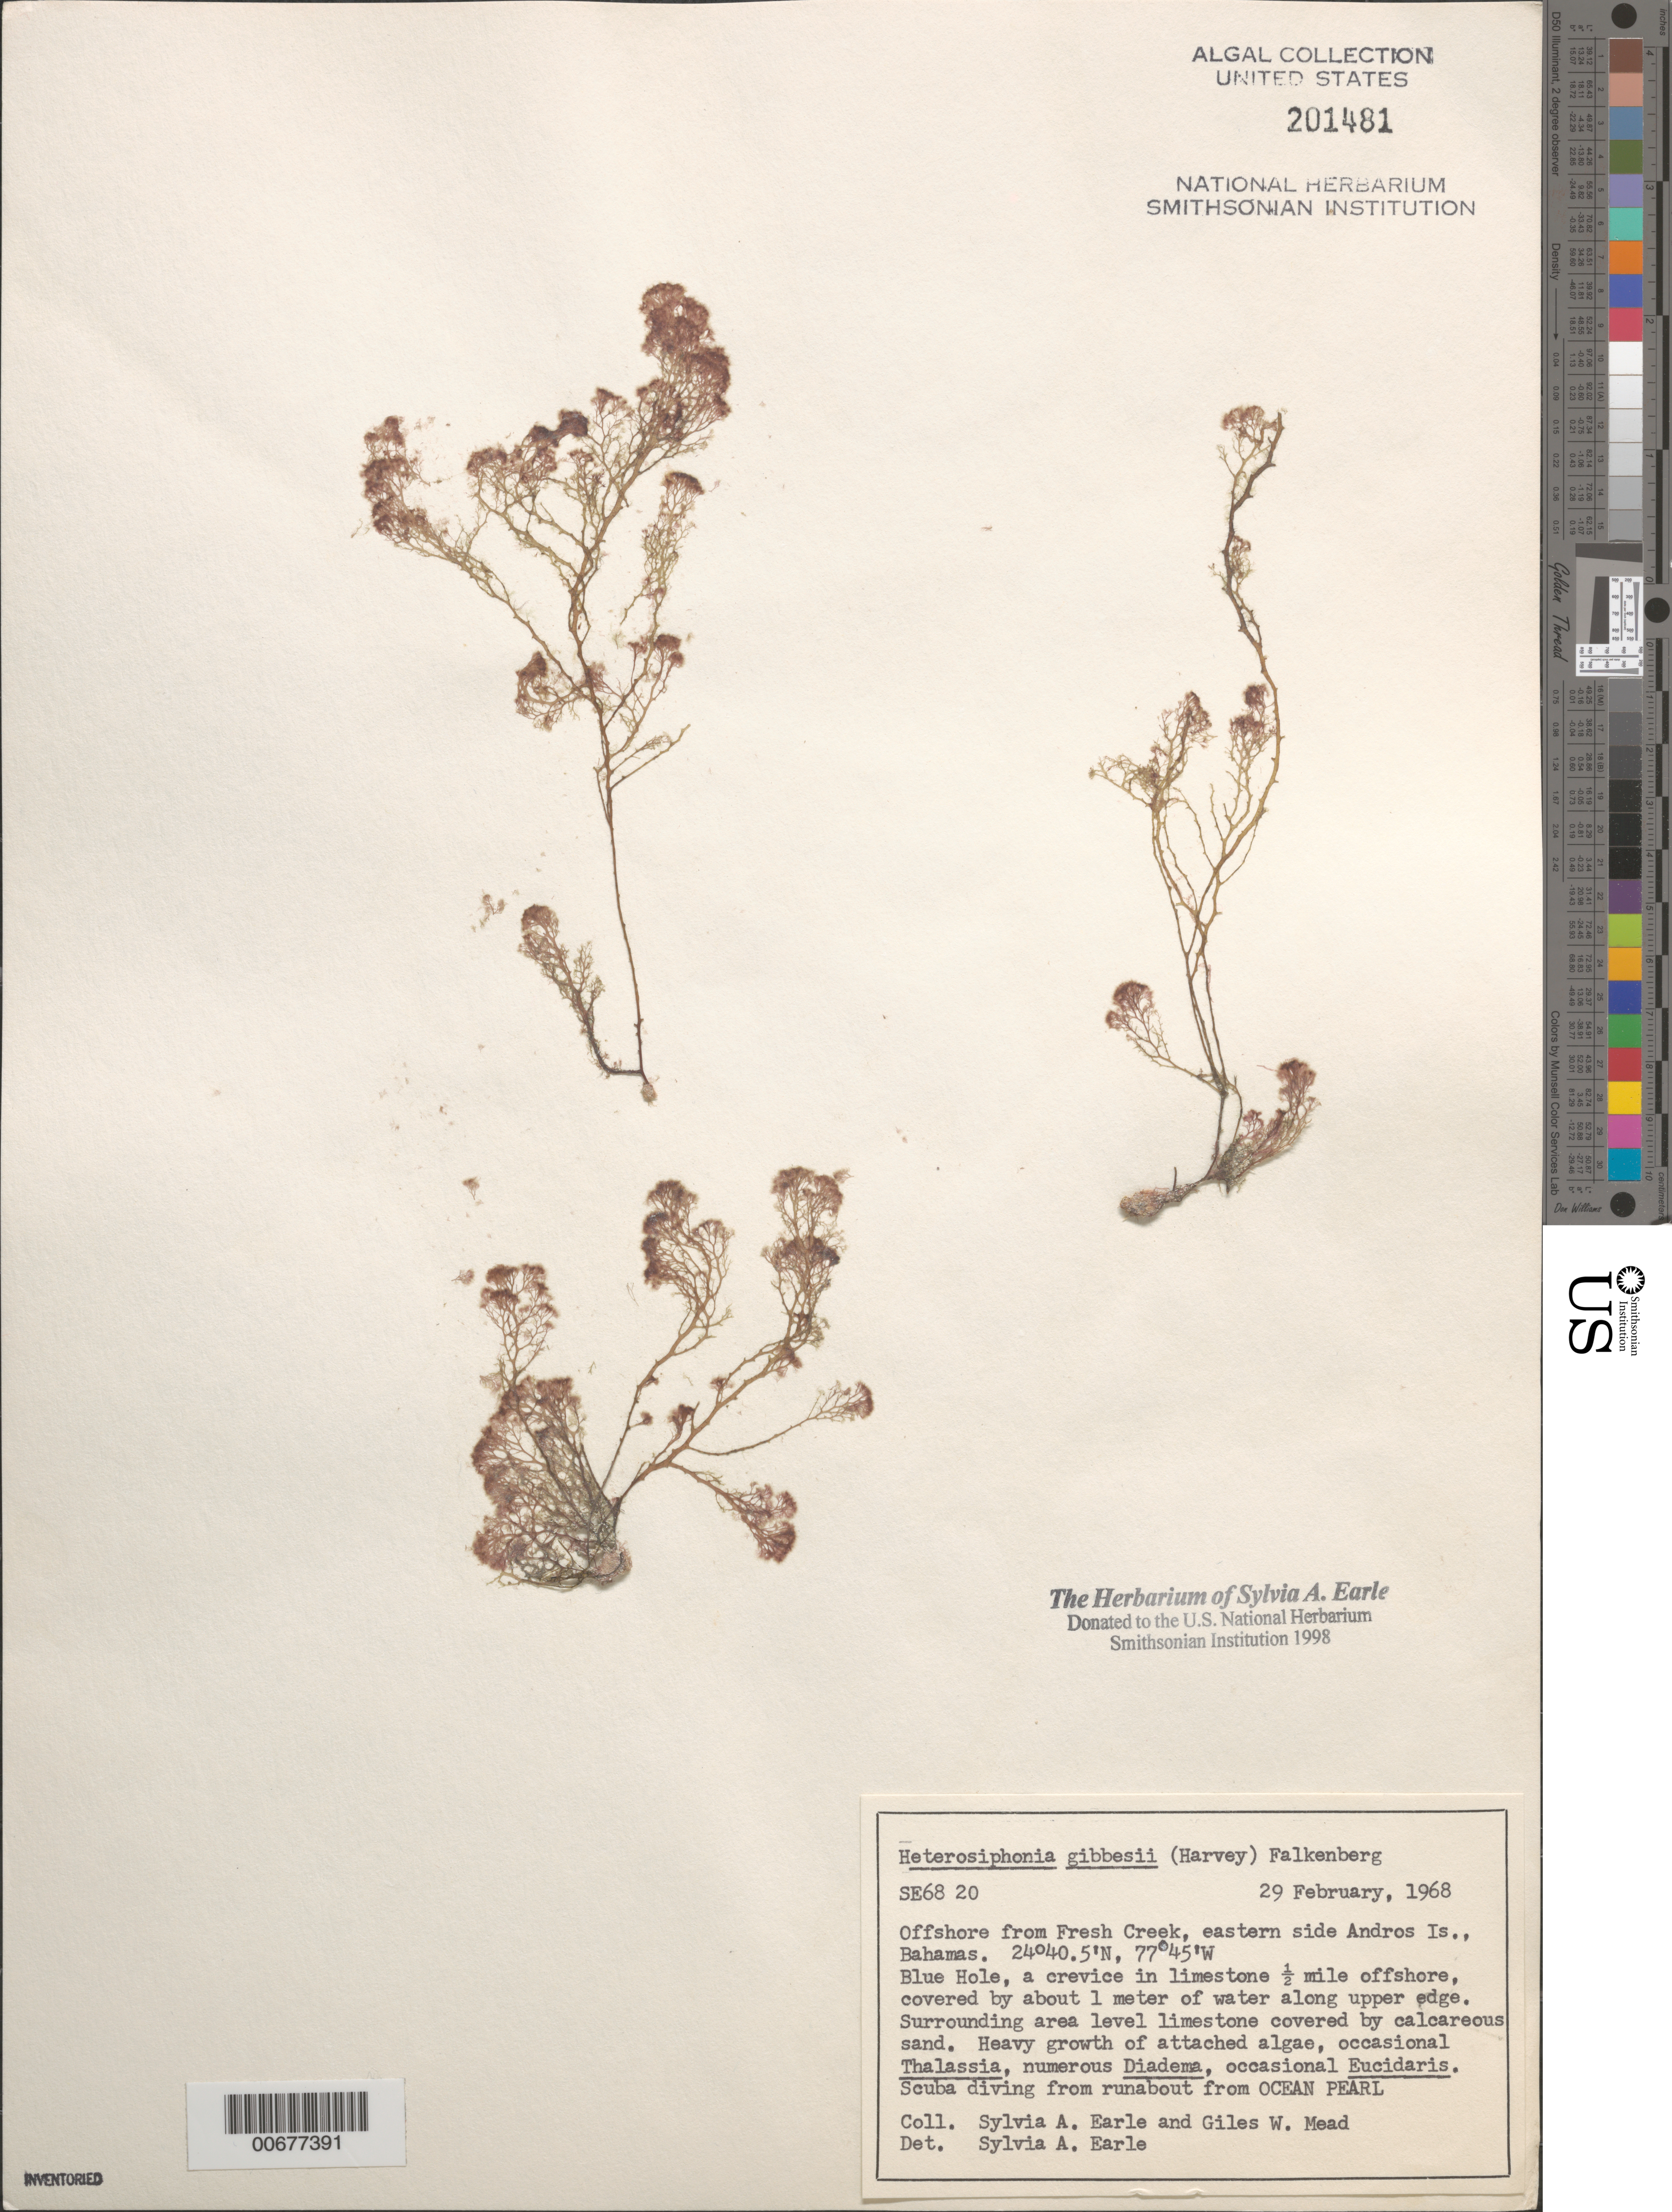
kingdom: Plantae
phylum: Rhodophyta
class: Florideophyceae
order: Ceramiales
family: Dasyaceae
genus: Heterosiphonia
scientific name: Heterosiphonia gibbesii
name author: (Harv.)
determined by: Earle, S. A.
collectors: S. A. Earle & G. W. Mead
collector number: SE 6820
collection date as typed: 29 Feb 1968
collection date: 1968-02-29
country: Bahamas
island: Andros Island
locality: Blue Hole, off Fresh Creek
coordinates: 24 40.5' N, 77 45' W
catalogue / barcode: US 201481